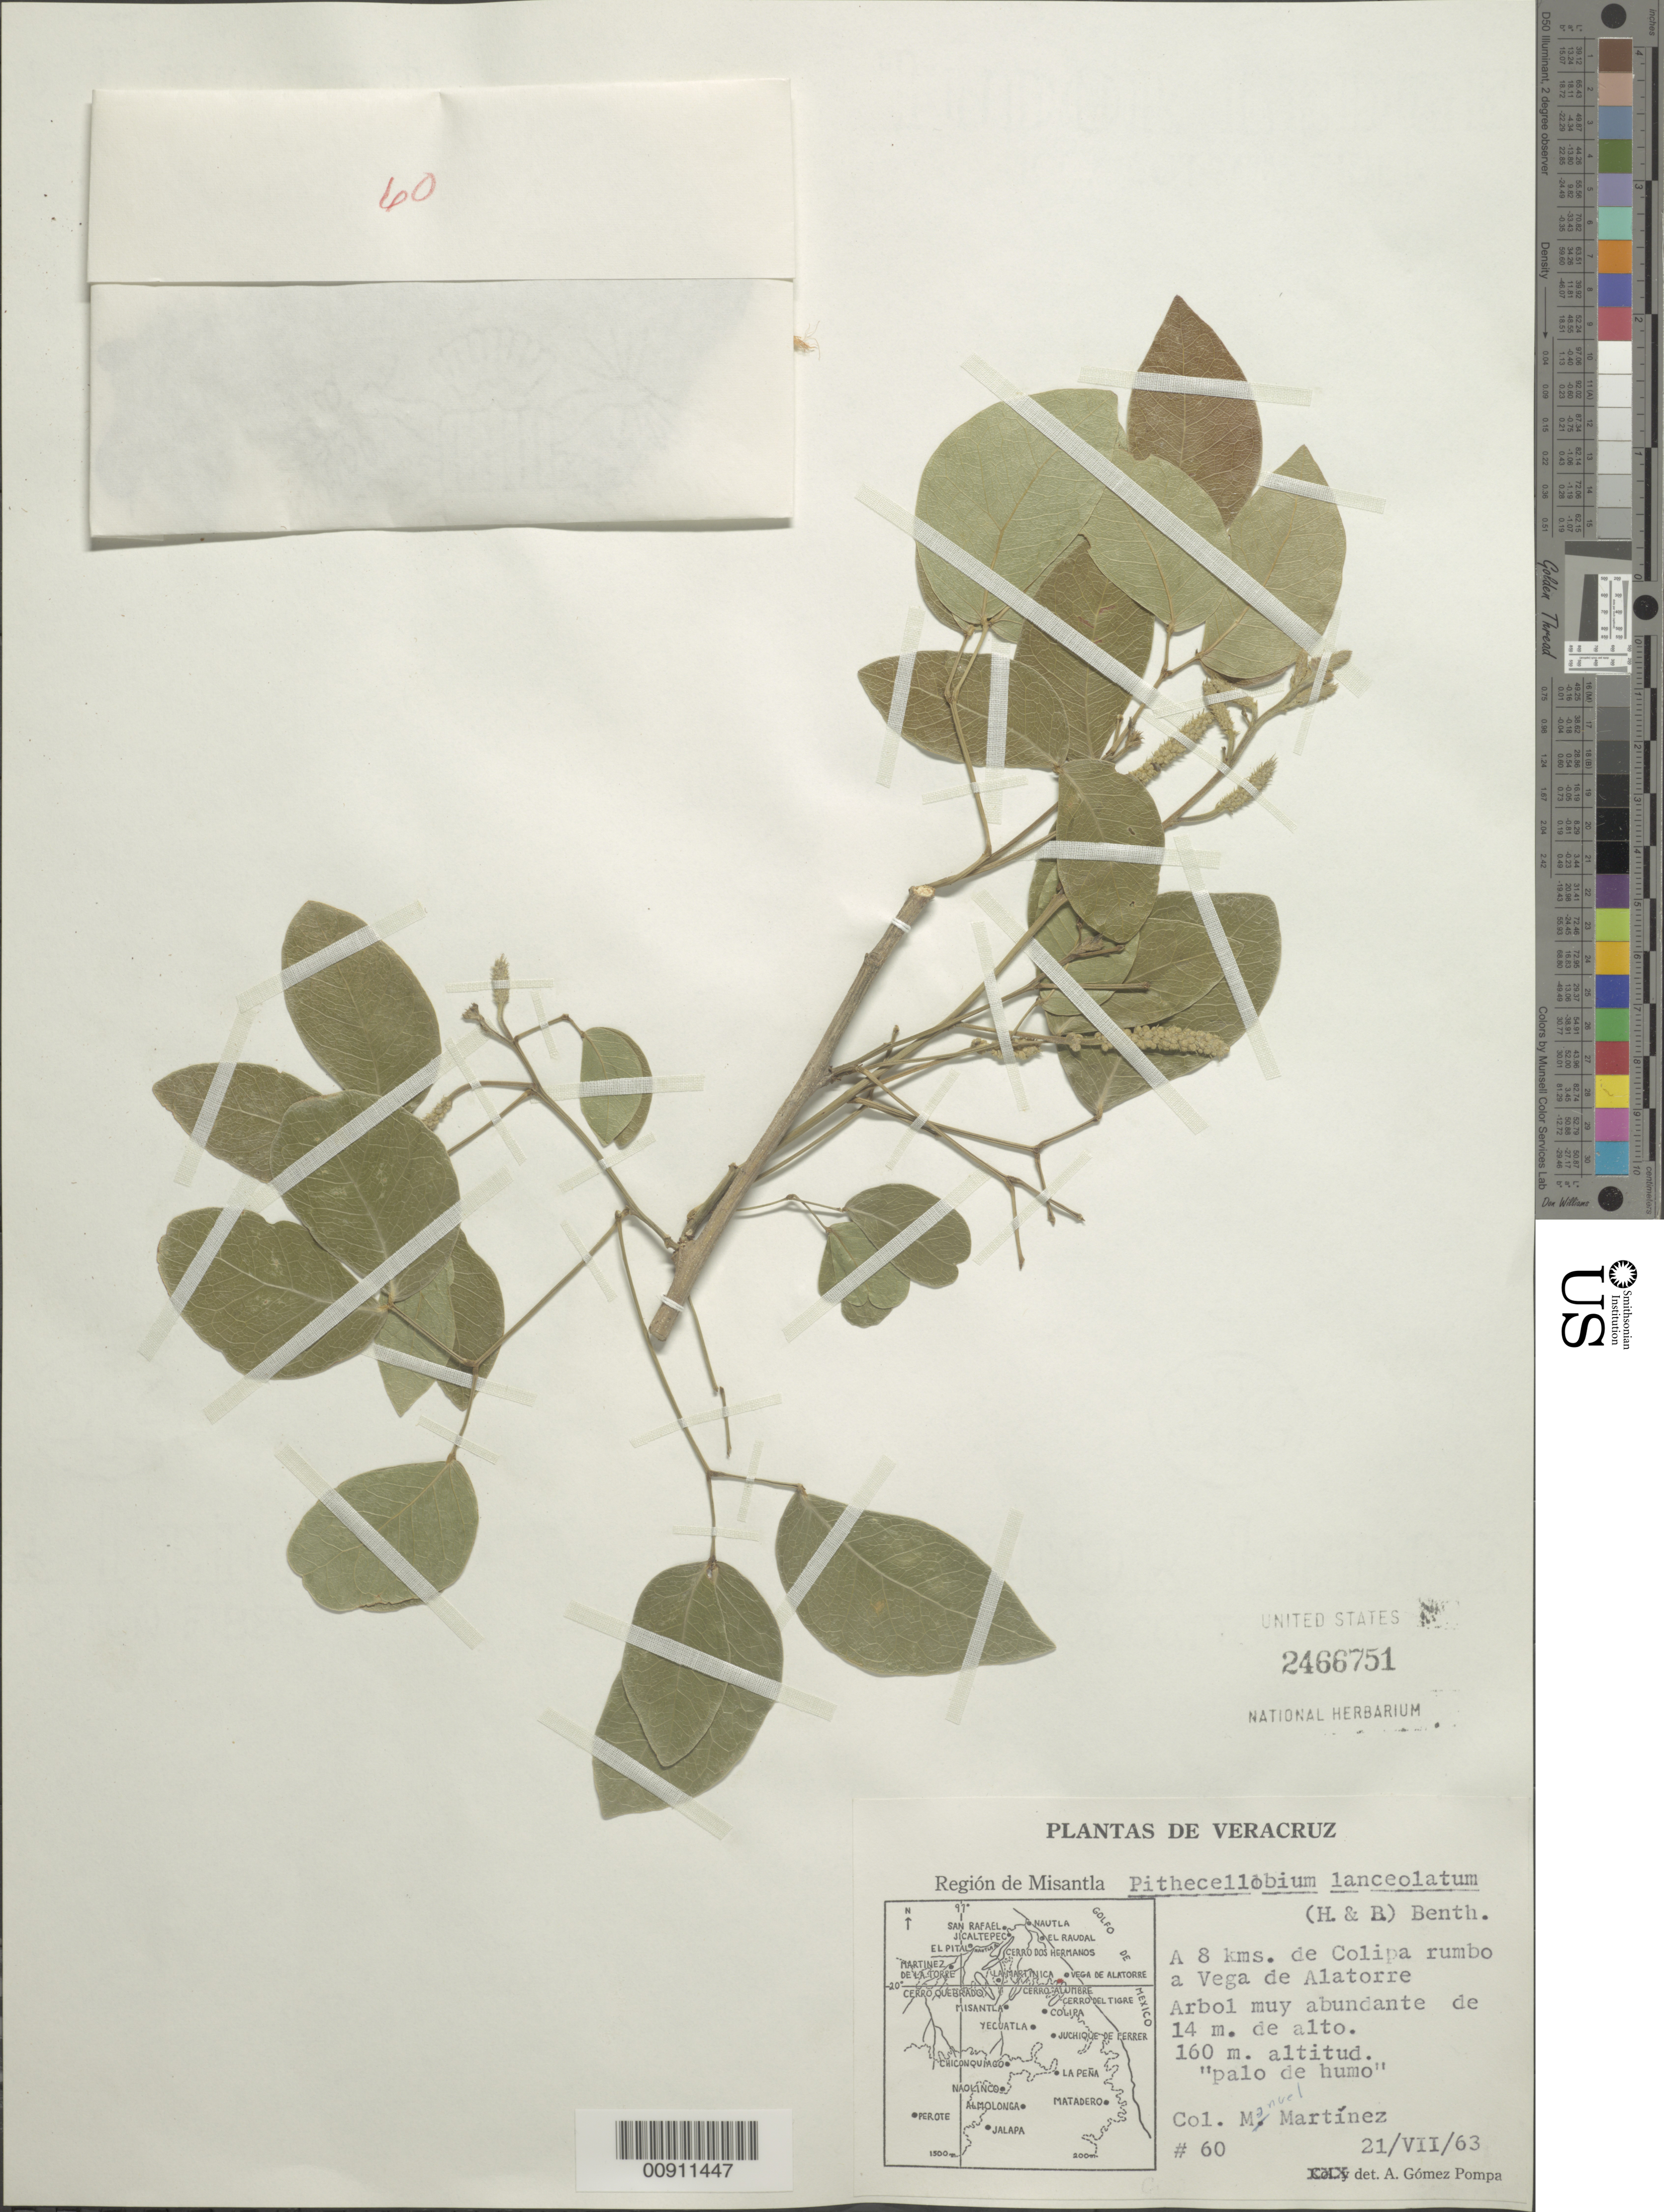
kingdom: Plantae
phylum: Tracheophyta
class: Magnoliopsida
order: Fabales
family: Fabaceae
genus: Pithecellobium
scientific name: Pithecellobium lanceolatum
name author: (Humb. & Bonpl. ex Willd.) Benth.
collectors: M. Martinez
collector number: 60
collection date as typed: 21 Jul 1963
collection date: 1963-07-21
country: Mexico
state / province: Veracruz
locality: A 8 km. de Colipa rumbo a Vega de Alatorre. Región de Misantla, Veracruz.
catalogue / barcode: US 2466751